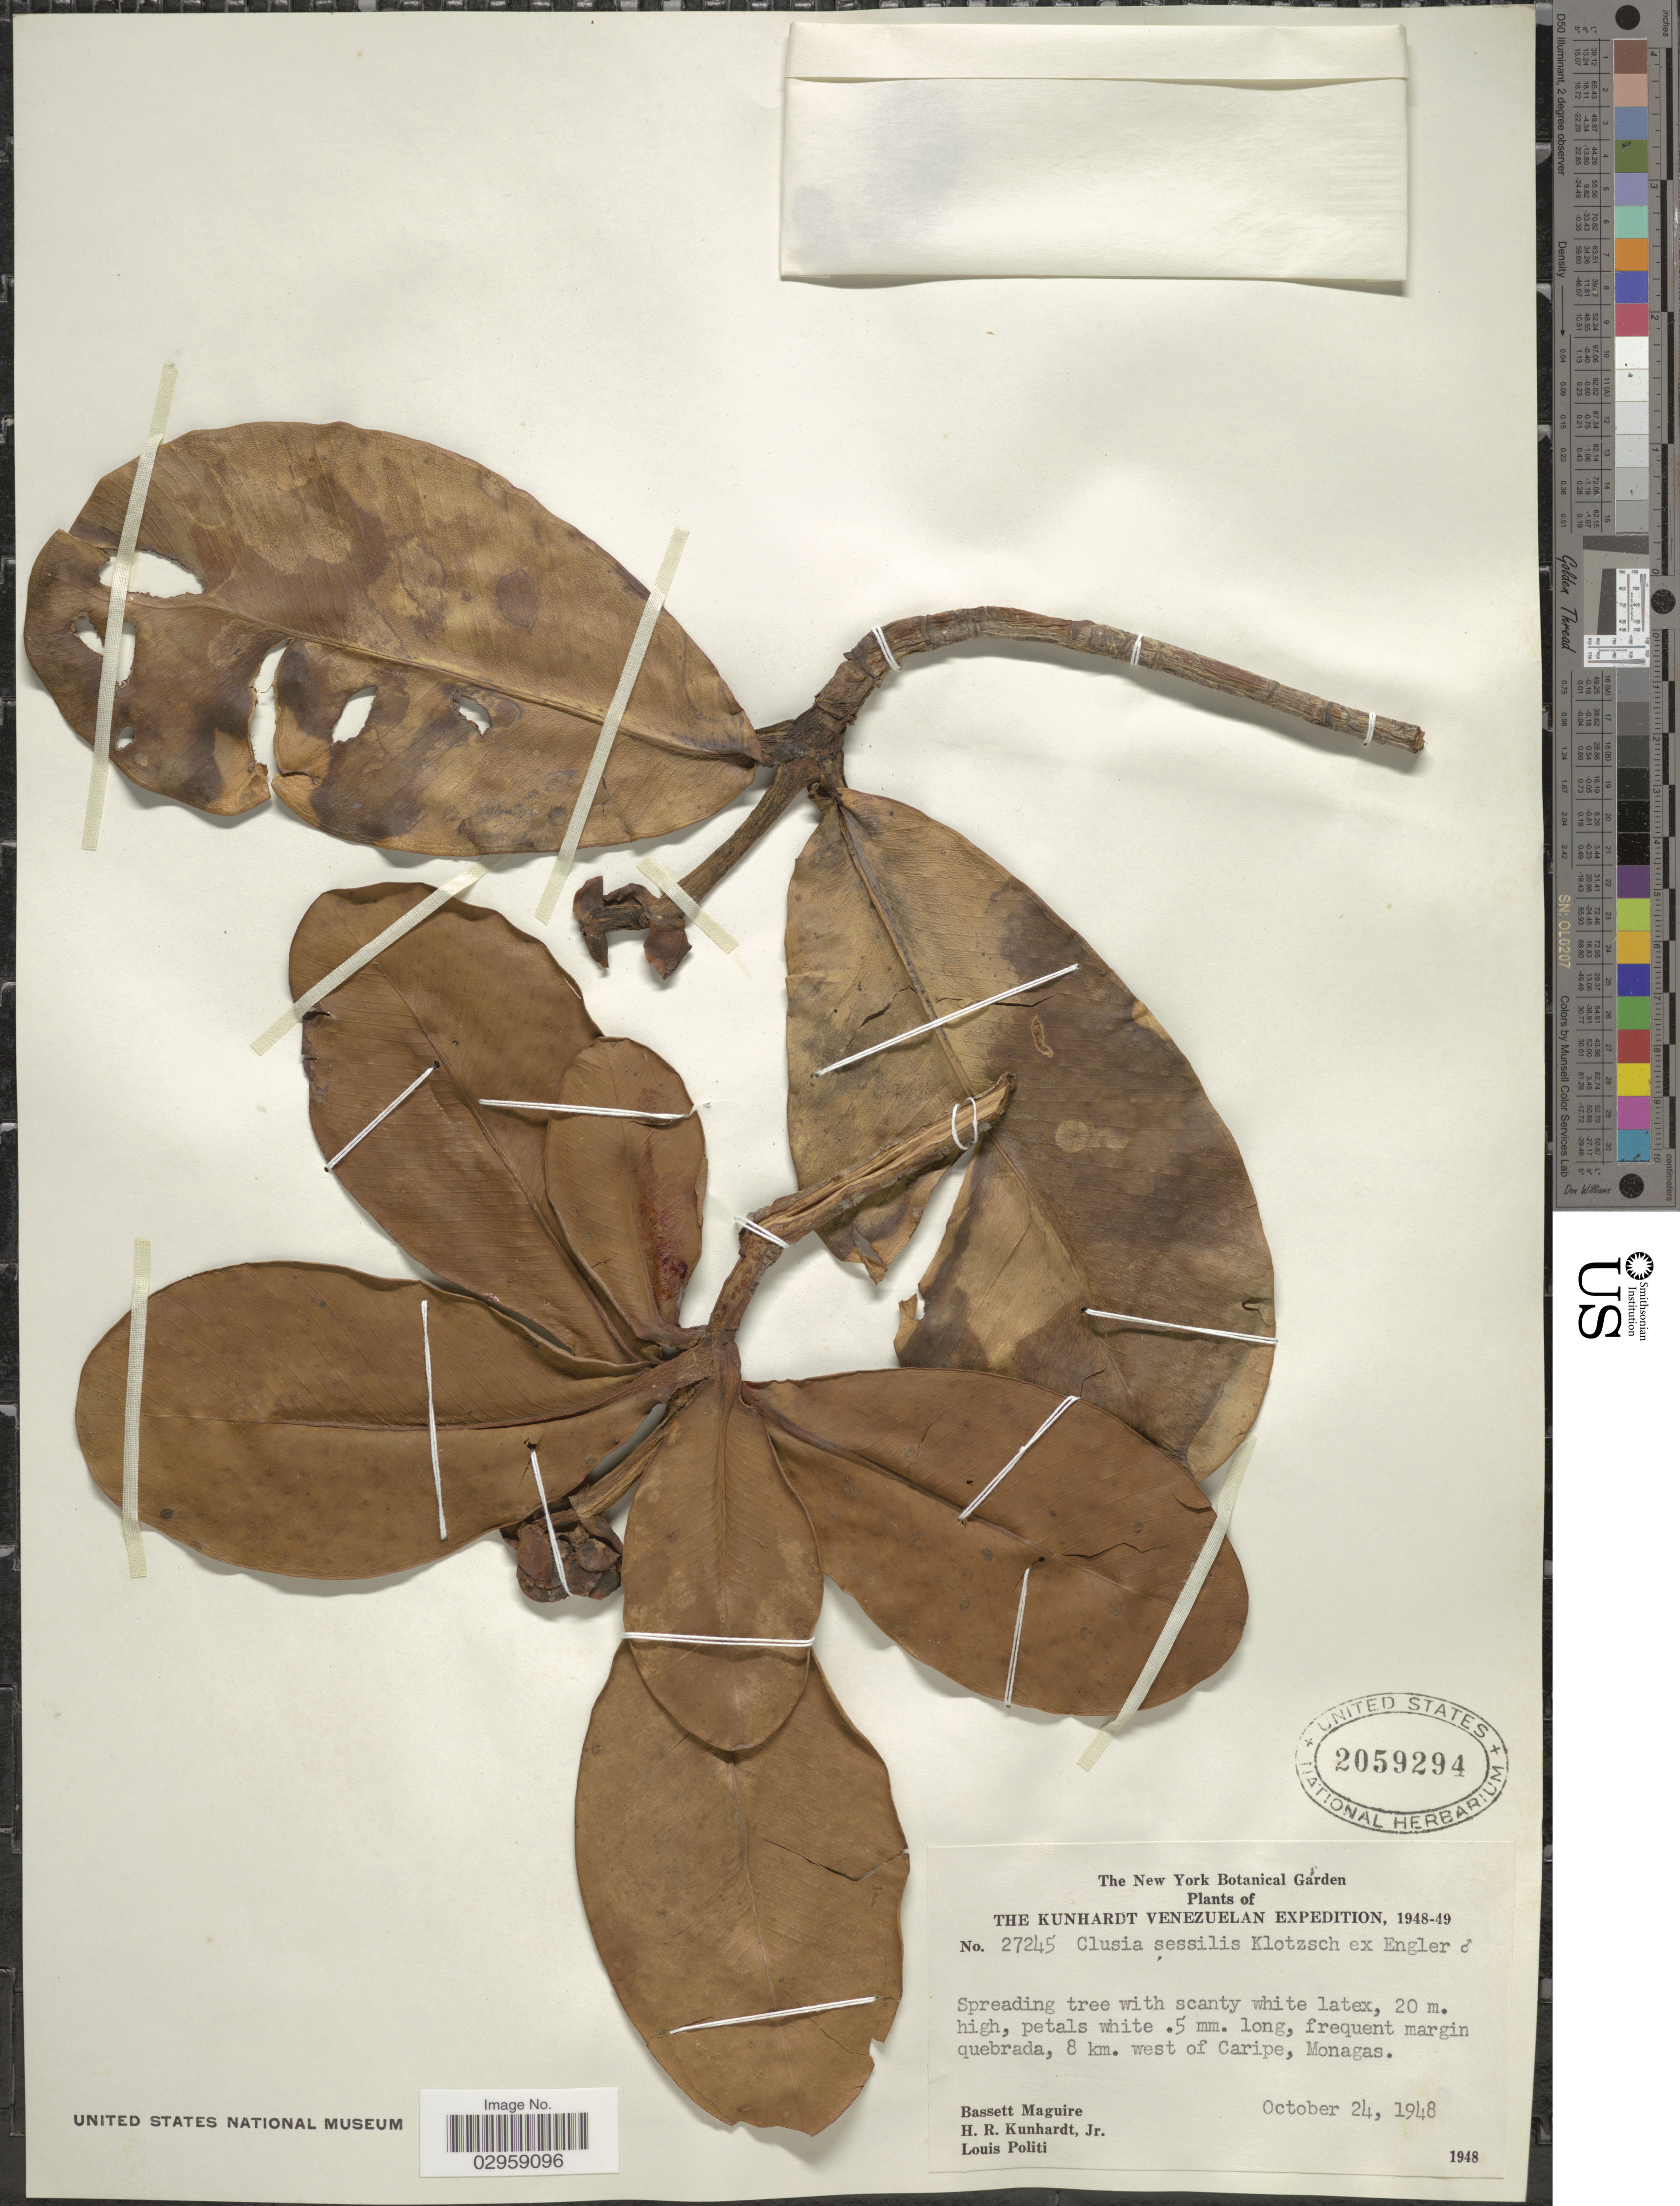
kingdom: Plantae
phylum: Tracheophyta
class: Magnoliopsida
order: Malpighiales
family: Clusiaceae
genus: Clusia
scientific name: Clusia alata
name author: Triana & Planch.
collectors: B. Maguire, H. Kunhardt & L. Politi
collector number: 27245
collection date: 1948-10-24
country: Venezuela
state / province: Monagas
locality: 8 km. west of Caripe.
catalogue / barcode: US 2059294